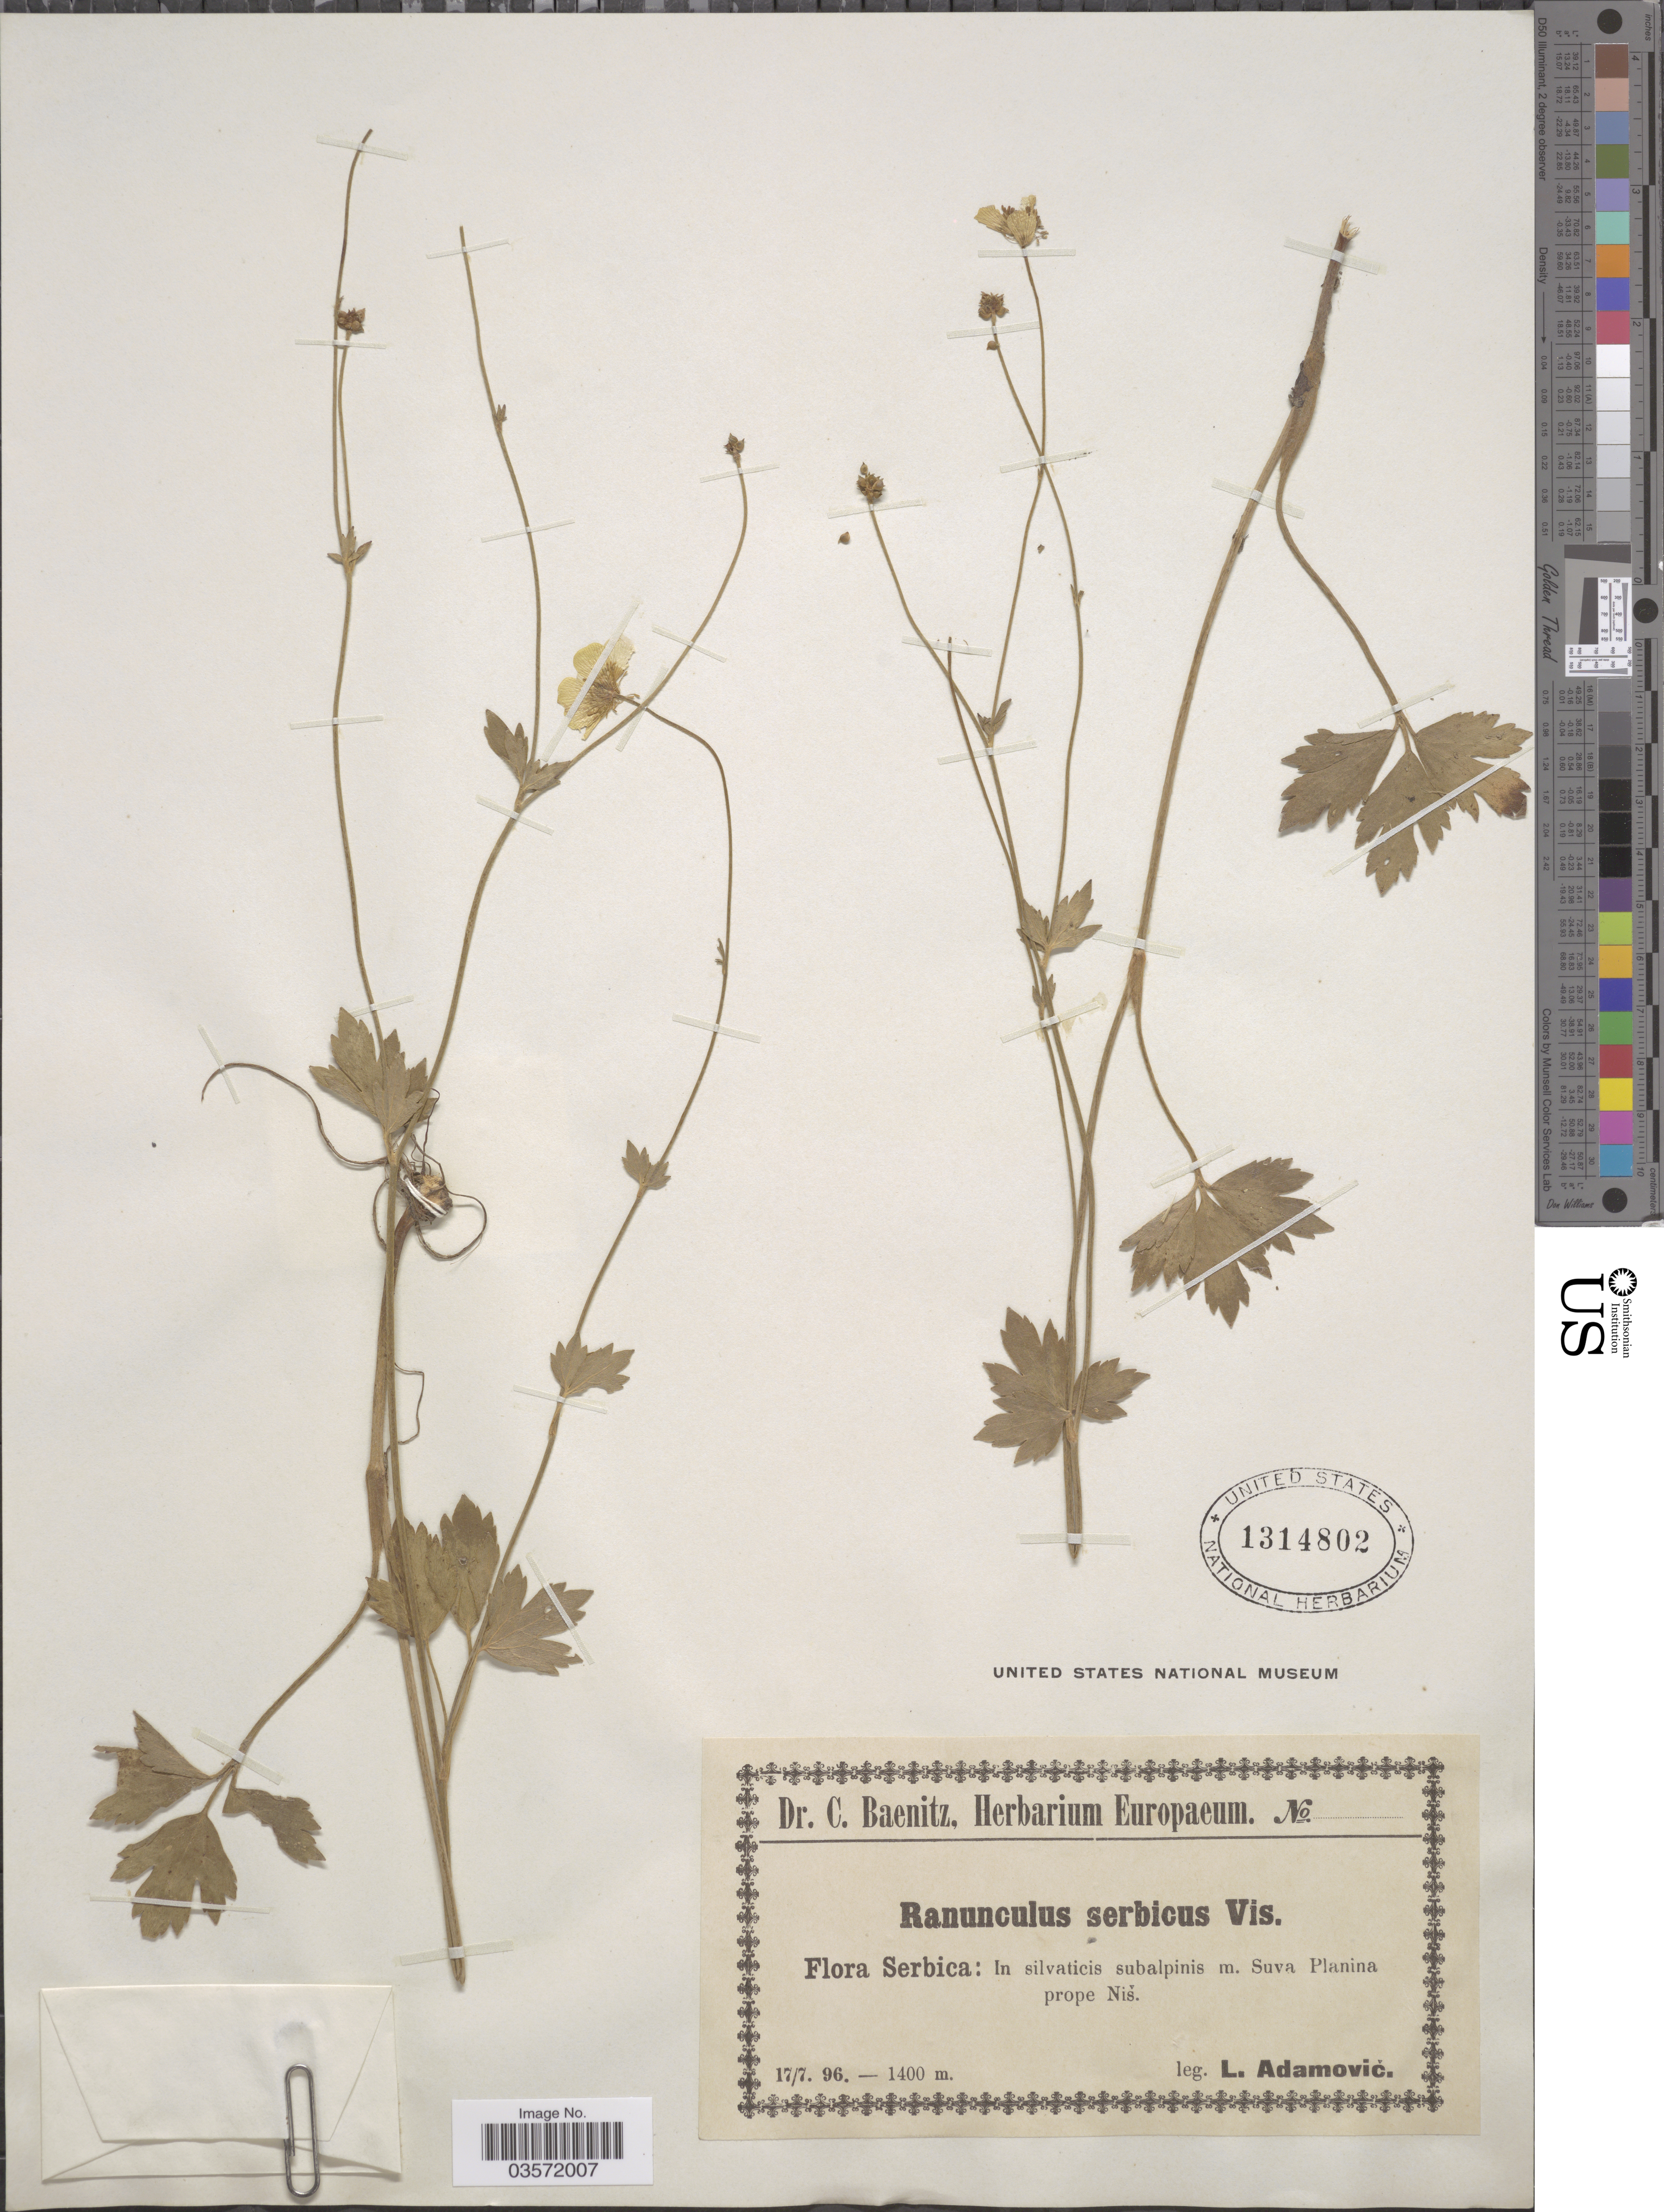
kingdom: Plantae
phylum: Tracheophyta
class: Magnoliopsida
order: Ranunculales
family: Ranunculaceae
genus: Ranunculus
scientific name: Ranunculus serbicus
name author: Vis.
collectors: L. Adamović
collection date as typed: Transcribed d/m/y: 17/7/96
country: Serbia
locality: Serbica: In silvaticis subalpinis m. Suva Planina prope Nis.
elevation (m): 1400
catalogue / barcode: US 1314802